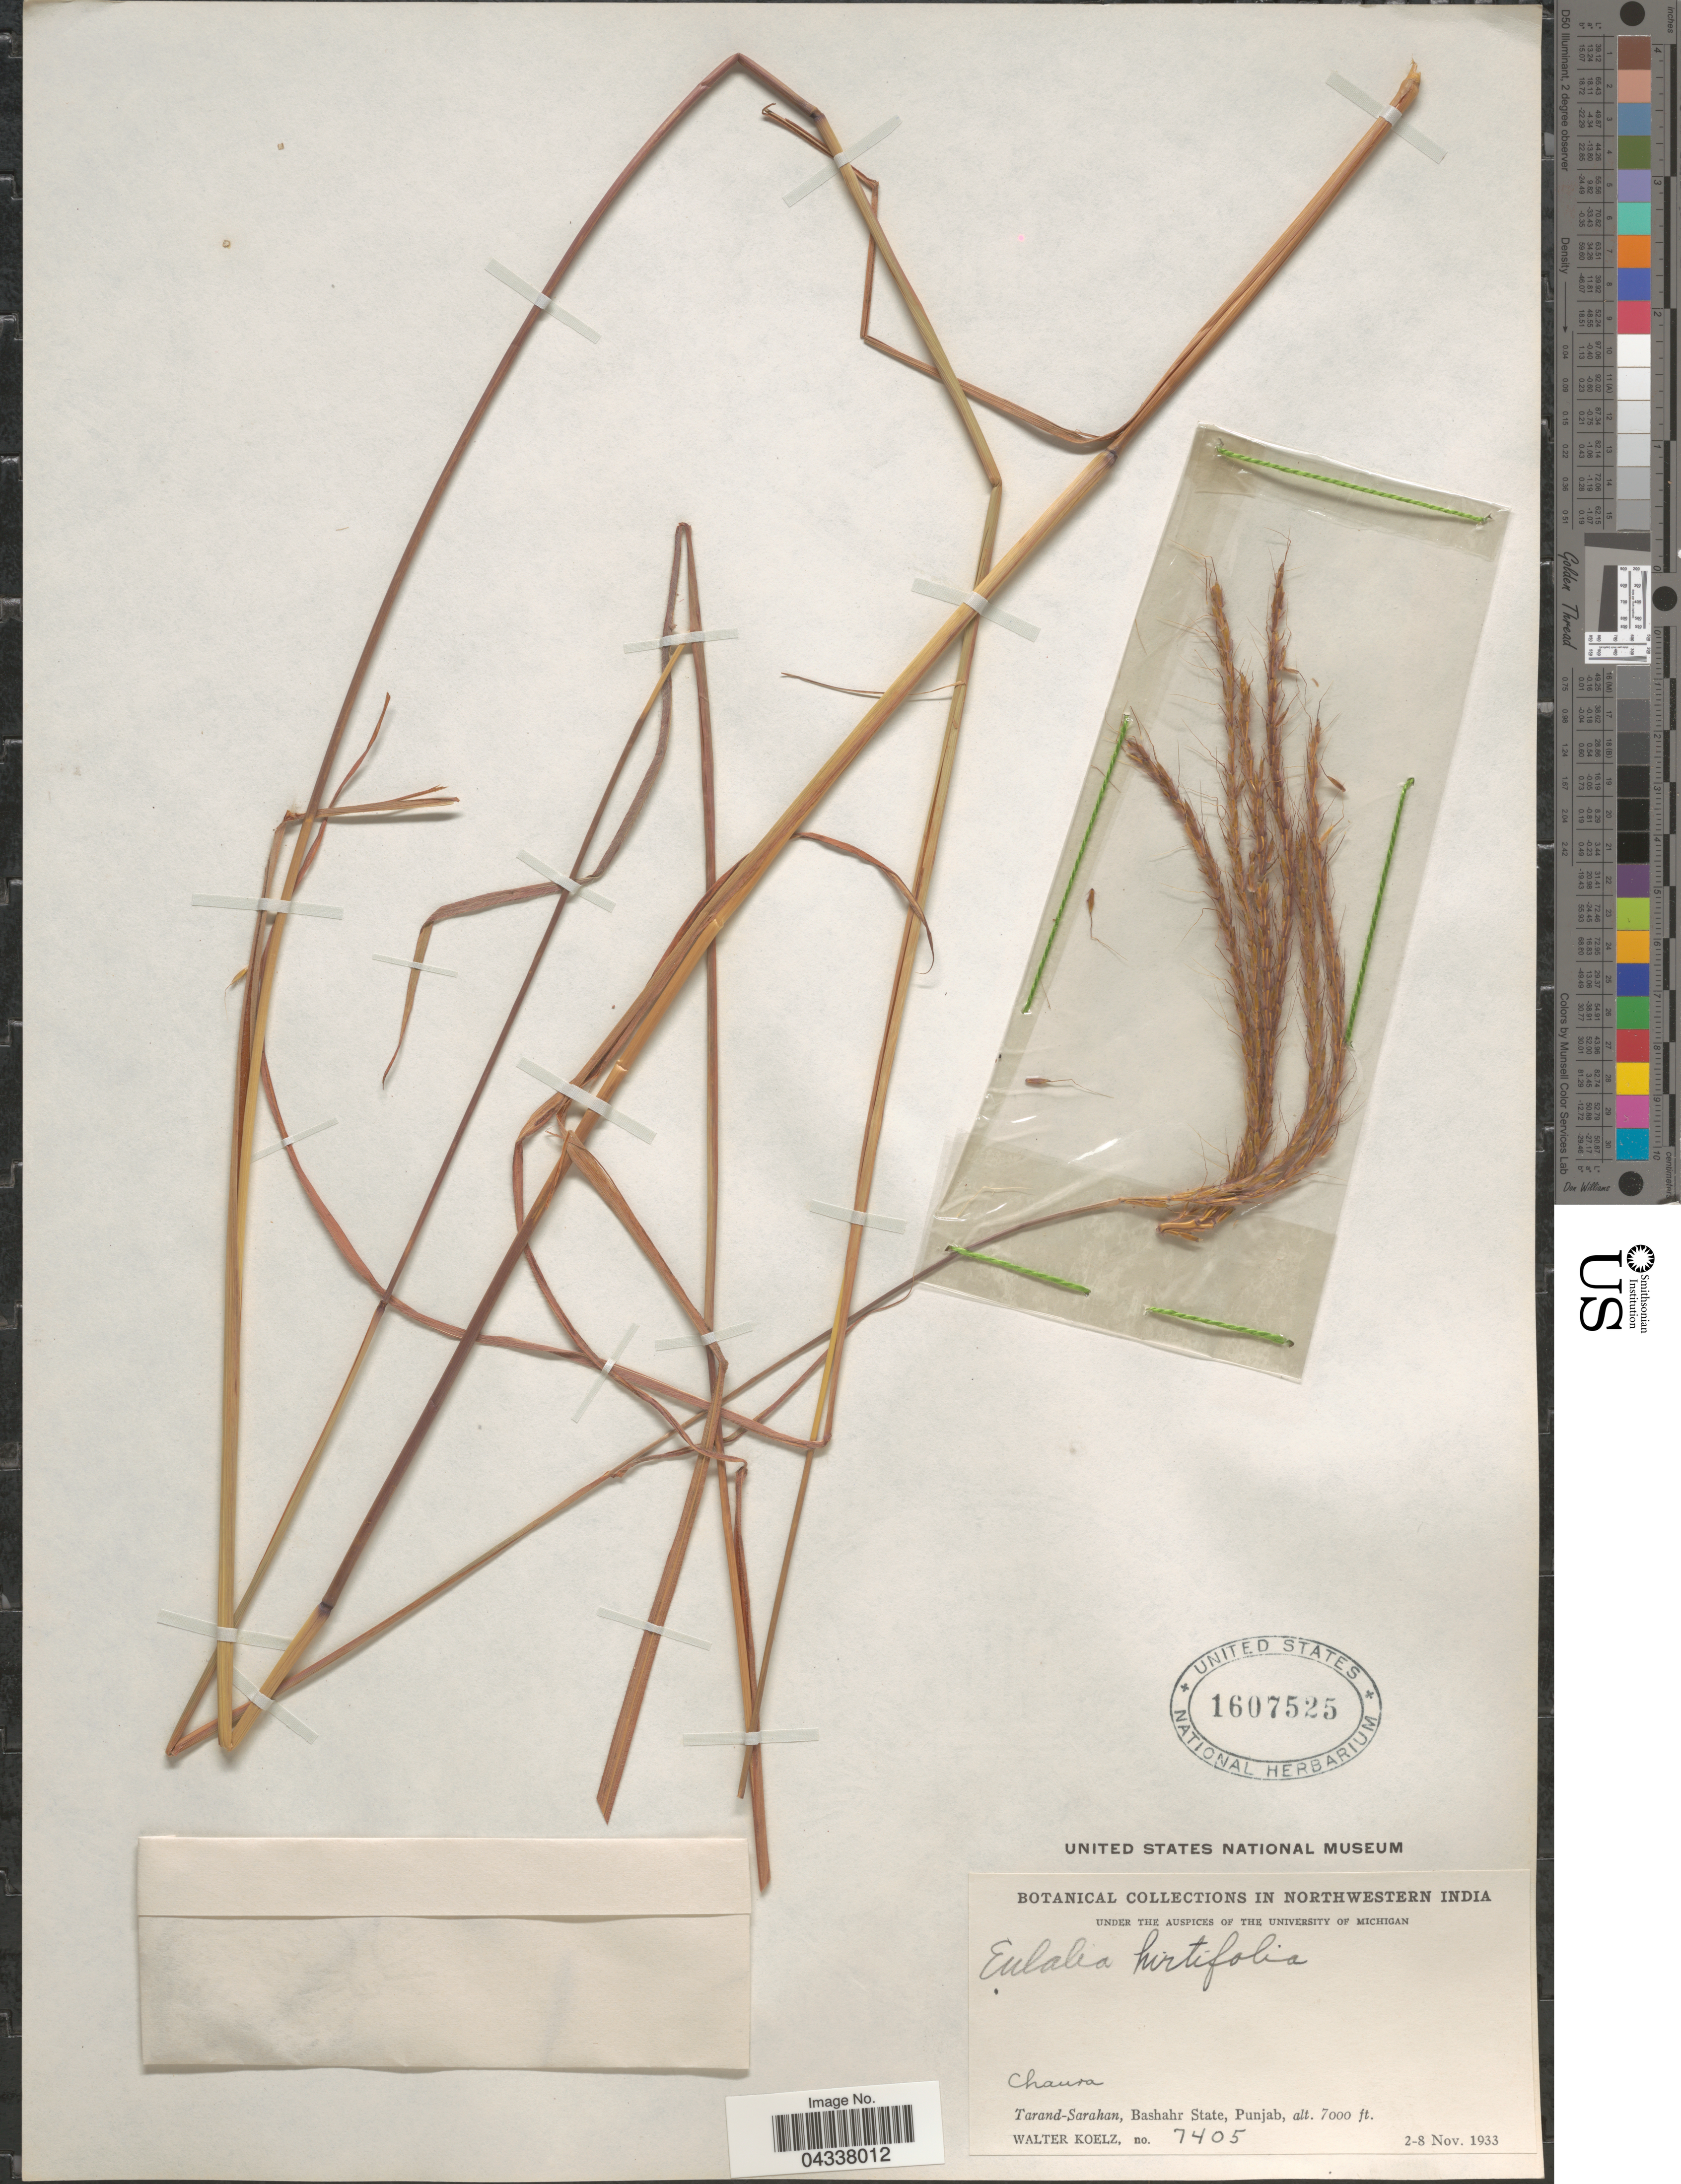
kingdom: Plantae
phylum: Tracheophyta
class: Liliopsida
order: Poales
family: Poaceae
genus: Pseudopogonatherum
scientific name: Pseudopogonatherum quadrinerve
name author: (Hack.) Ohwi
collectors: W. N. Koelz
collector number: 7405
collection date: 1933-11-02/1933-11-08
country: India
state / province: Punjab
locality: Northwestern India. Chaura. Tarand-Sarahan, Bashahr State.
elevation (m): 2134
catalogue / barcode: US 1607525